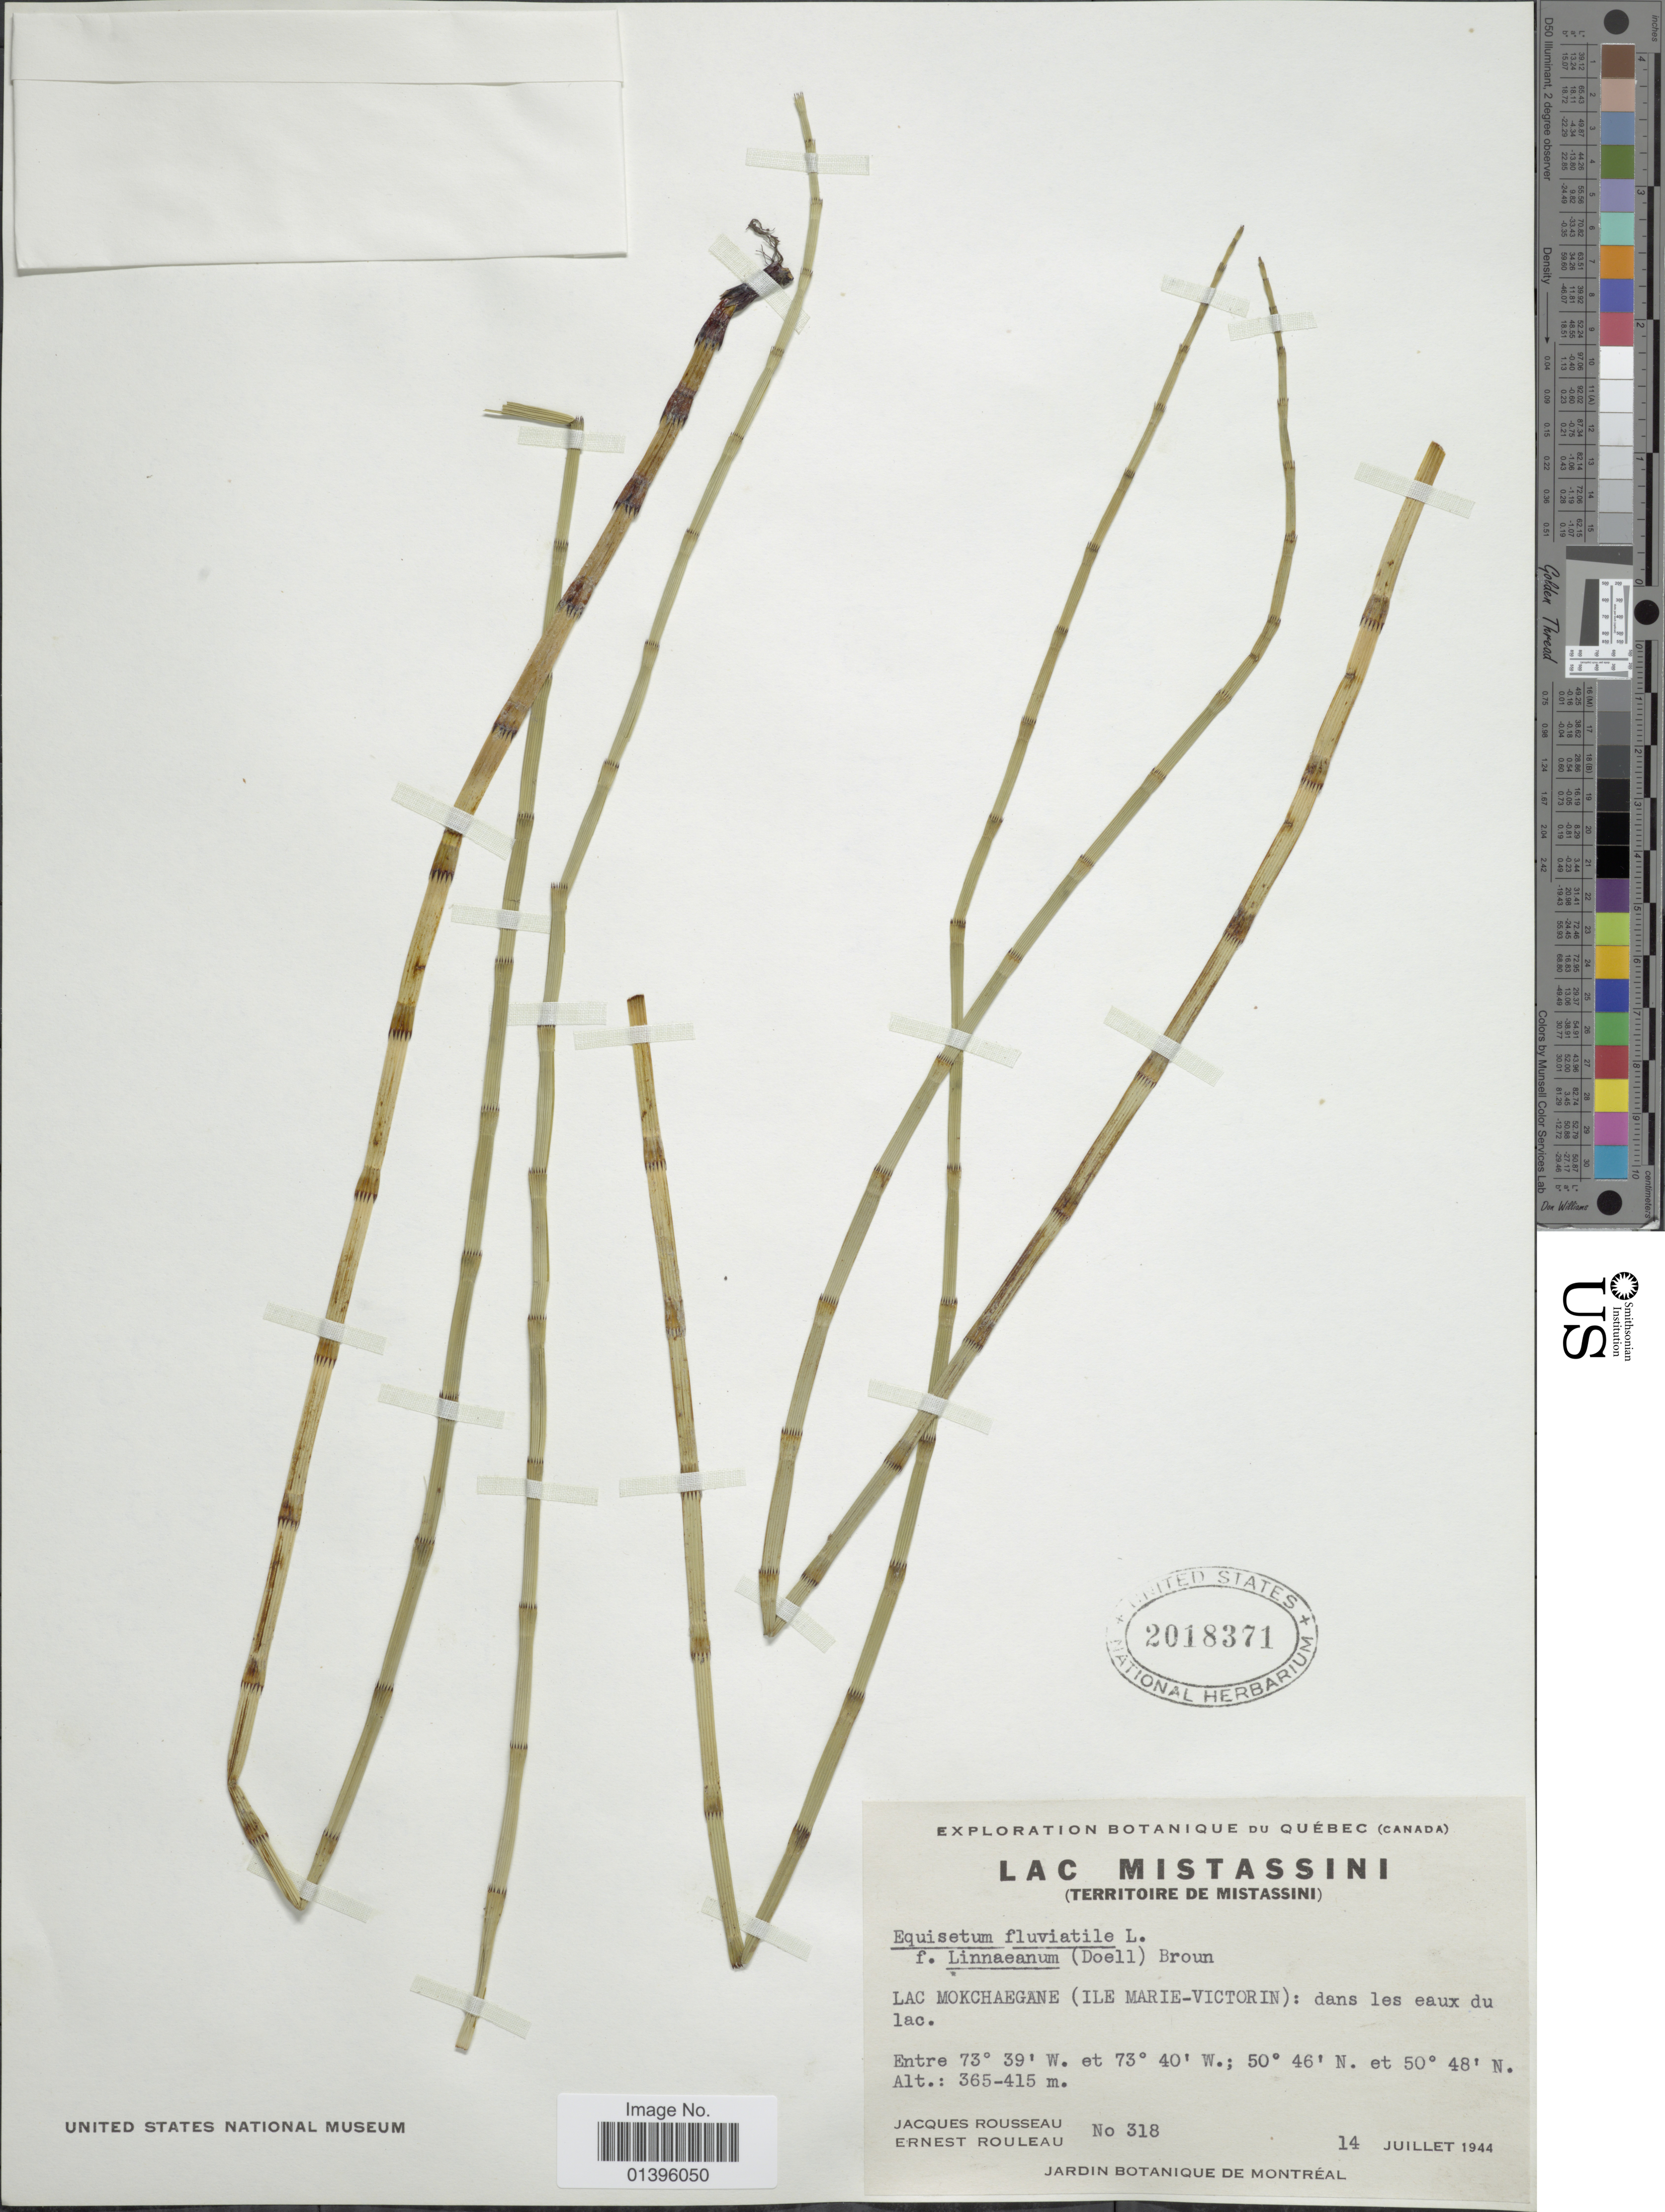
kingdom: Plantae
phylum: Tracheophyta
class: Polypodiopsida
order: Equisetales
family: Equisetaceae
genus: Equisetum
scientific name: Equisetum fluviatile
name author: L.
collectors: J. Rousseau & J. Rouleau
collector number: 318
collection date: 1944-07-14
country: Canada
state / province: Quebec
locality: Lac Mistassini (Territoire de Mistassini). Lac Mokchaegane (Ile Marie-Victorin): dans les eaux du lac.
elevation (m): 365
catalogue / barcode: US 2018371